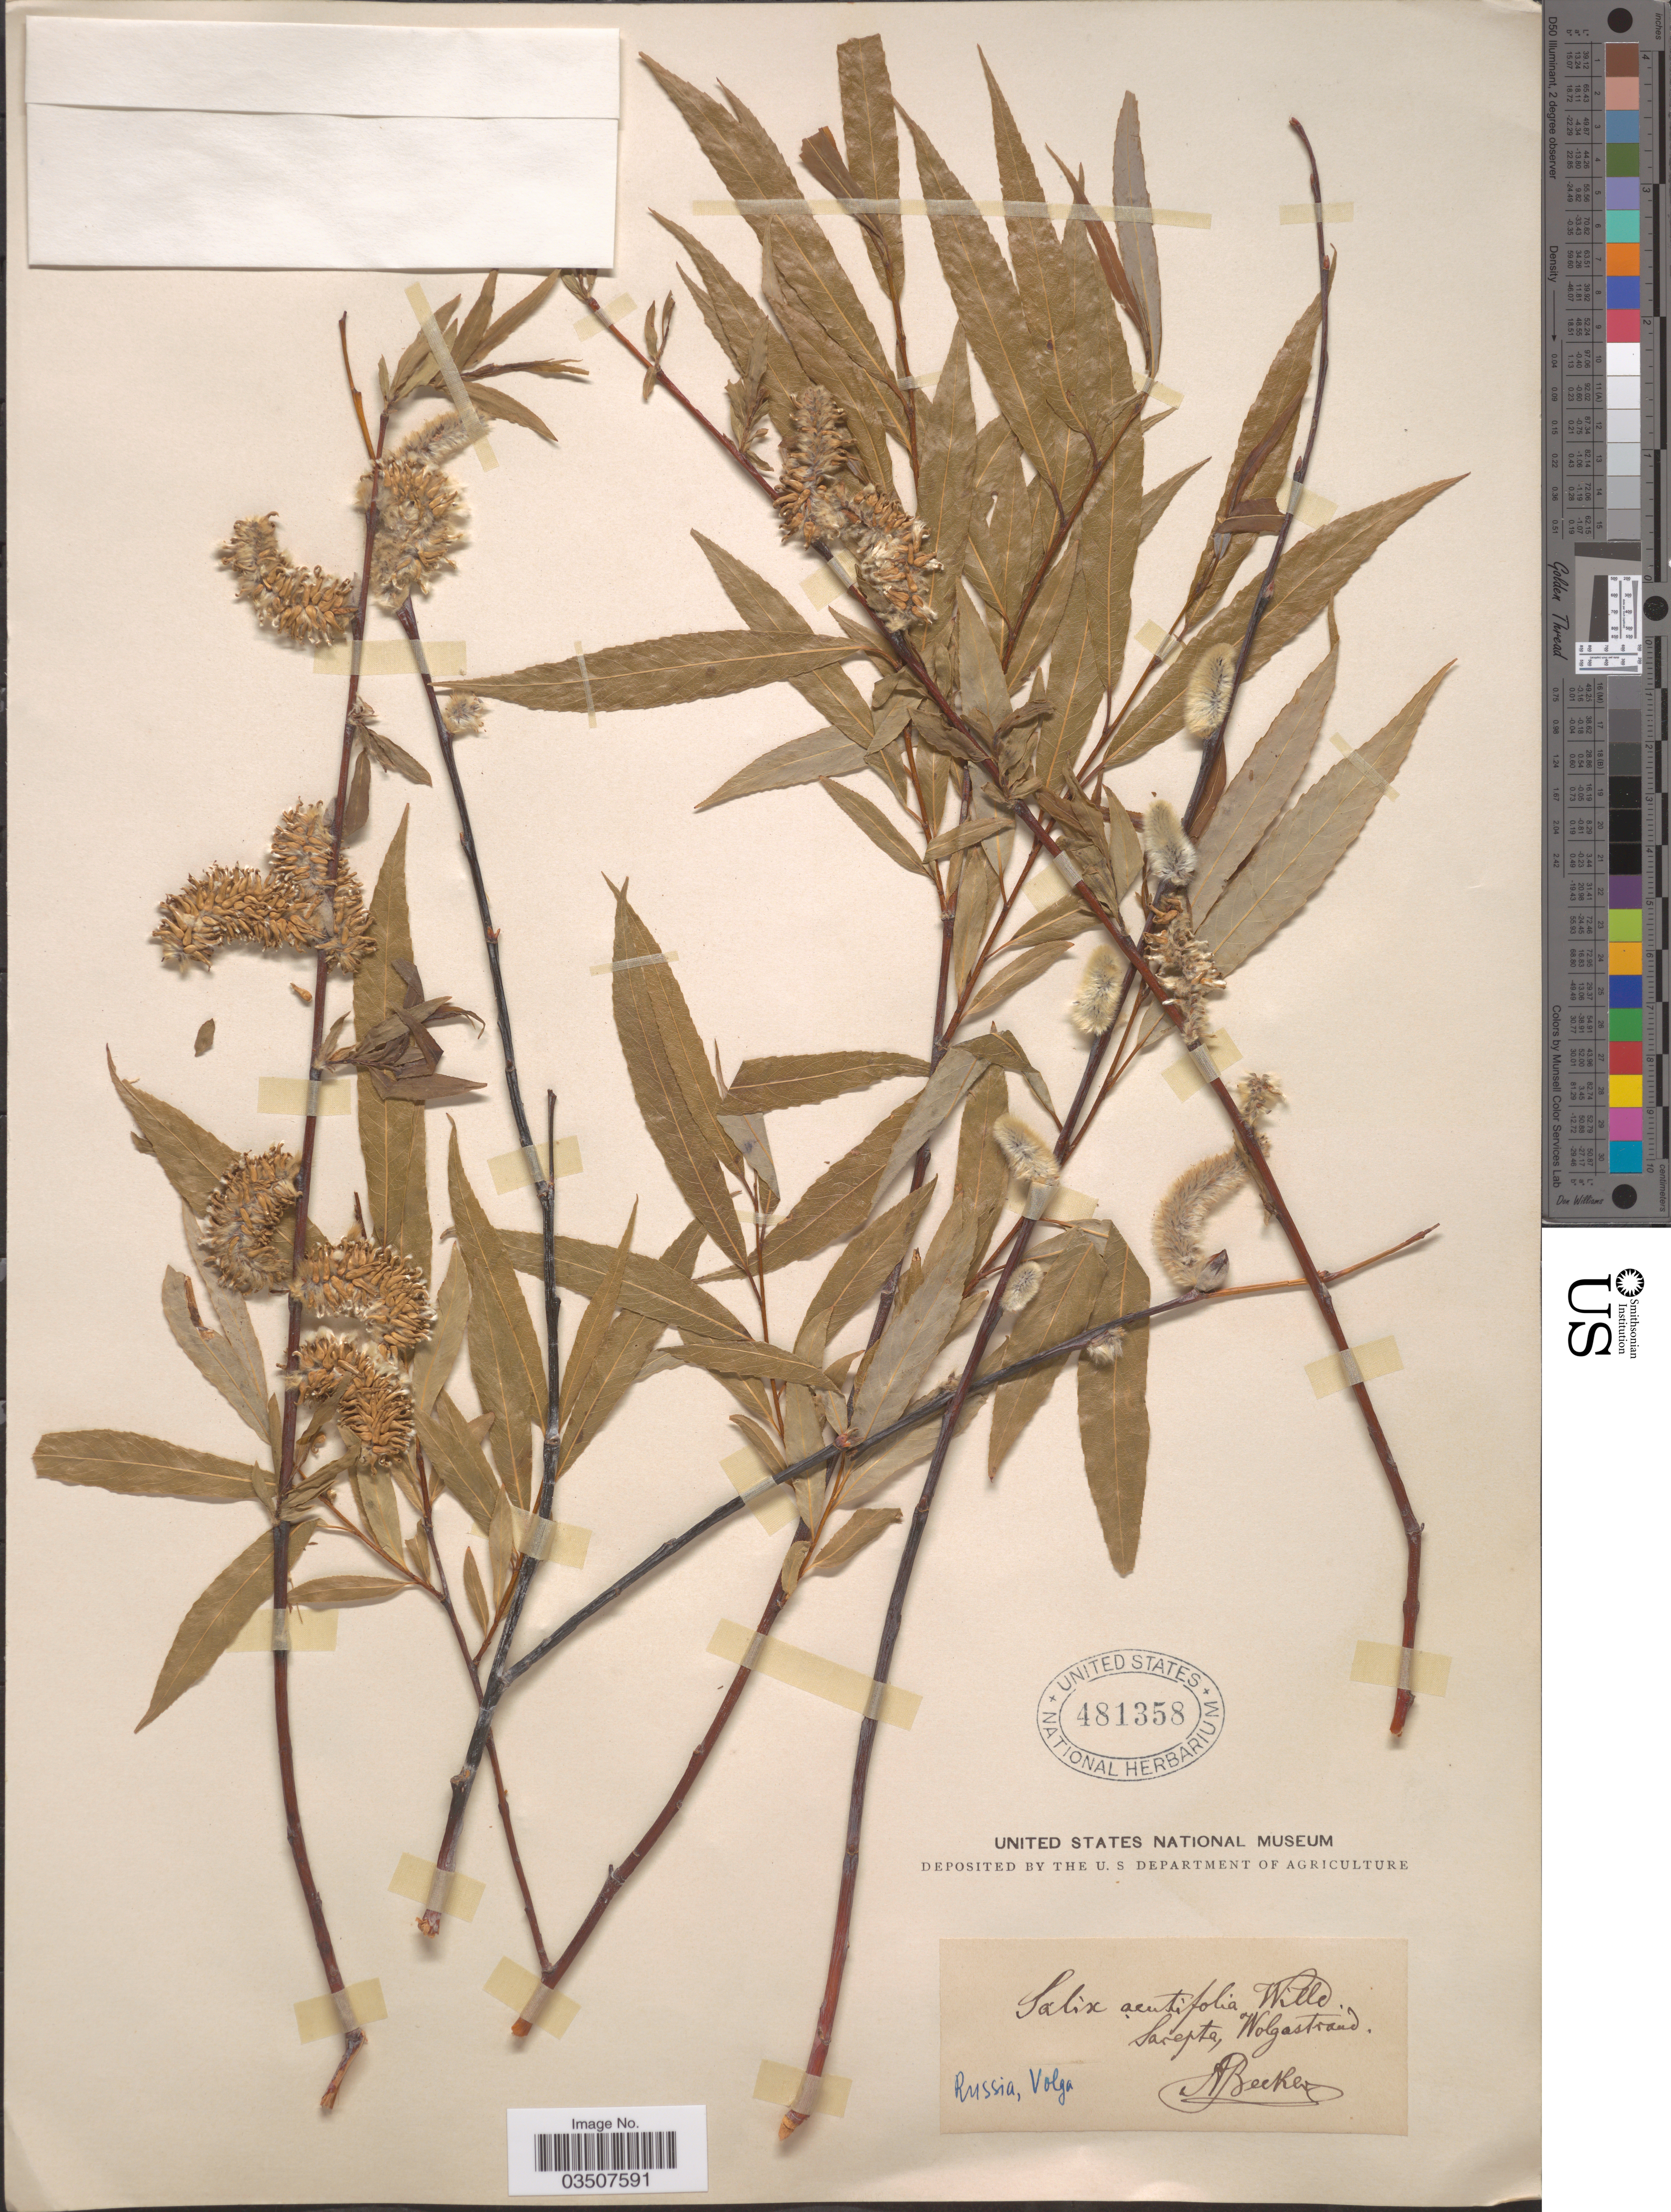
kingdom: Plantae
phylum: Tracheophyta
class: Magnoliopsida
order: Malpighiales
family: Salicaceae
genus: Salix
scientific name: Salix acutifolia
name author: Willd.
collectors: A. Becker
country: Russian Federation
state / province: Volgograd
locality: Sarepta, Wolgastrand. Volga.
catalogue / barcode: US 481358